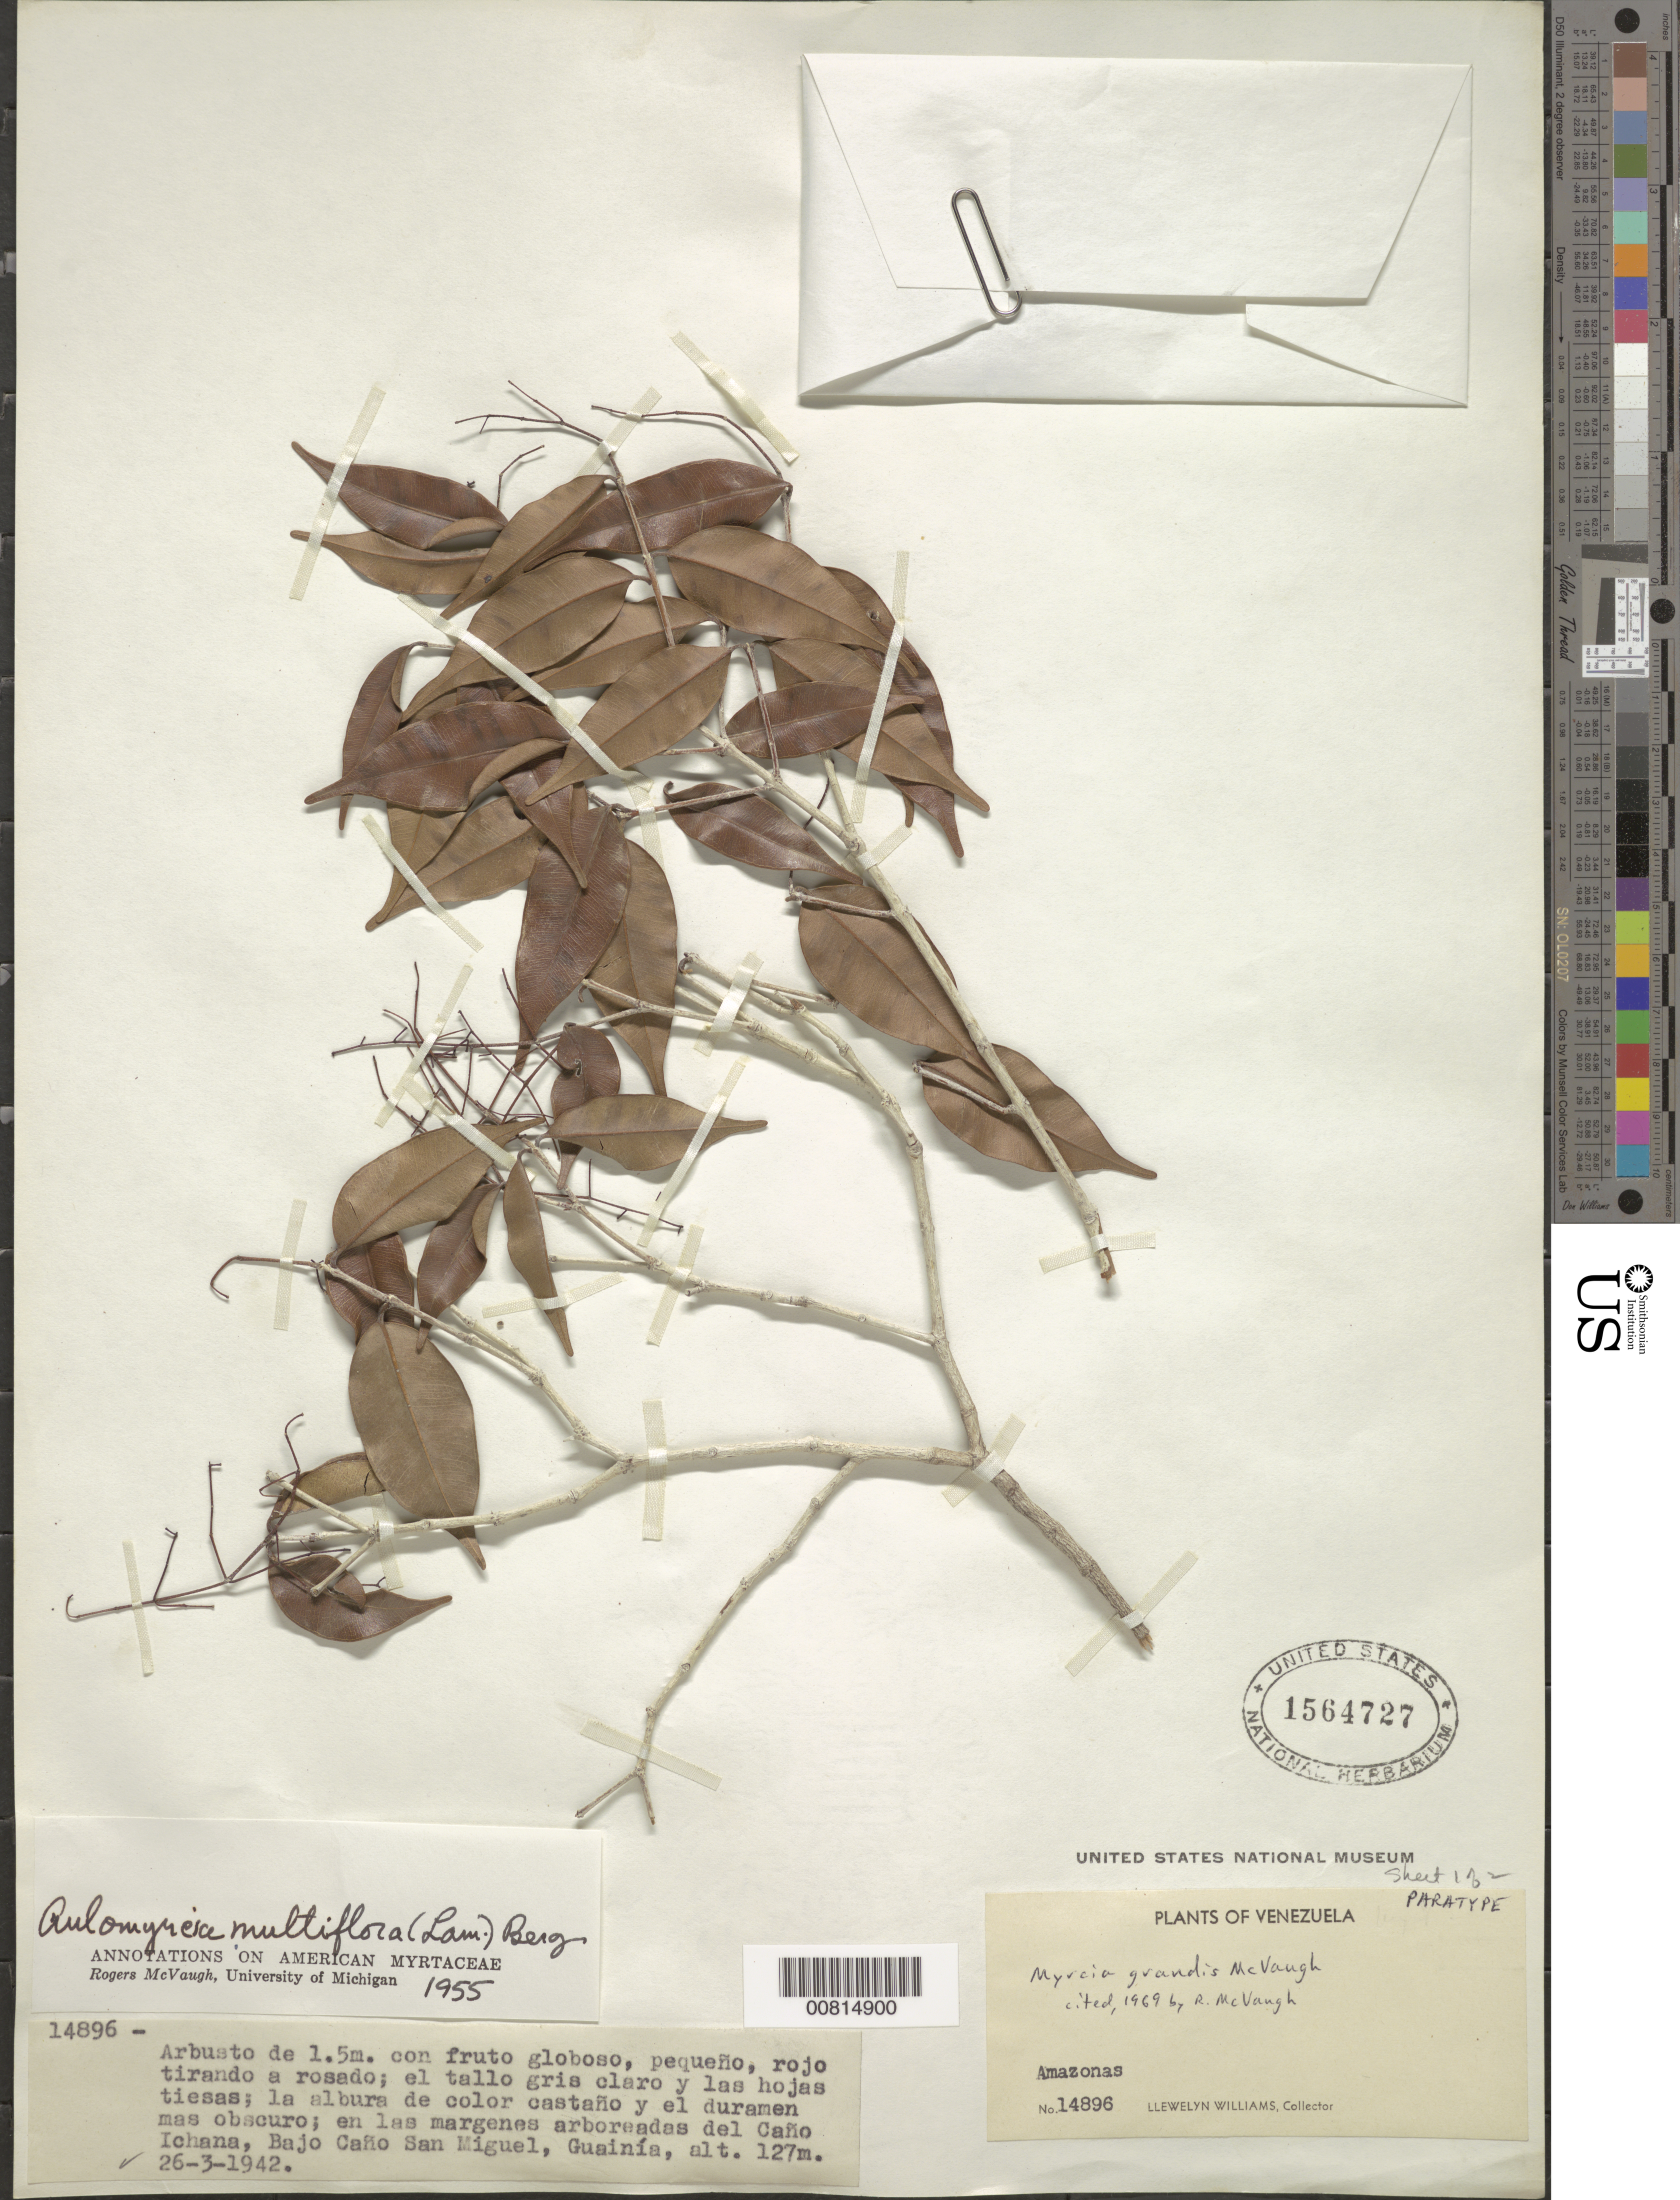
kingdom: Plantae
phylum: Tracheophyta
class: Magnoliopsida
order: Myrtales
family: Myrtaceae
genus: Myrcia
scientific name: Myrcia grandis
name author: McVaugh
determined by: McVaugh, R.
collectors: Ll. Williams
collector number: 14896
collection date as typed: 26-Mar-42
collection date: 1942-03-26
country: Venezuela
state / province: Amazonas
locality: Caño Ichana, Bajo Caño San Miguel, Río Guainía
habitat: Margenes arboreadas cerca del cano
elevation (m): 120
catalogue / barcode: US 1564727